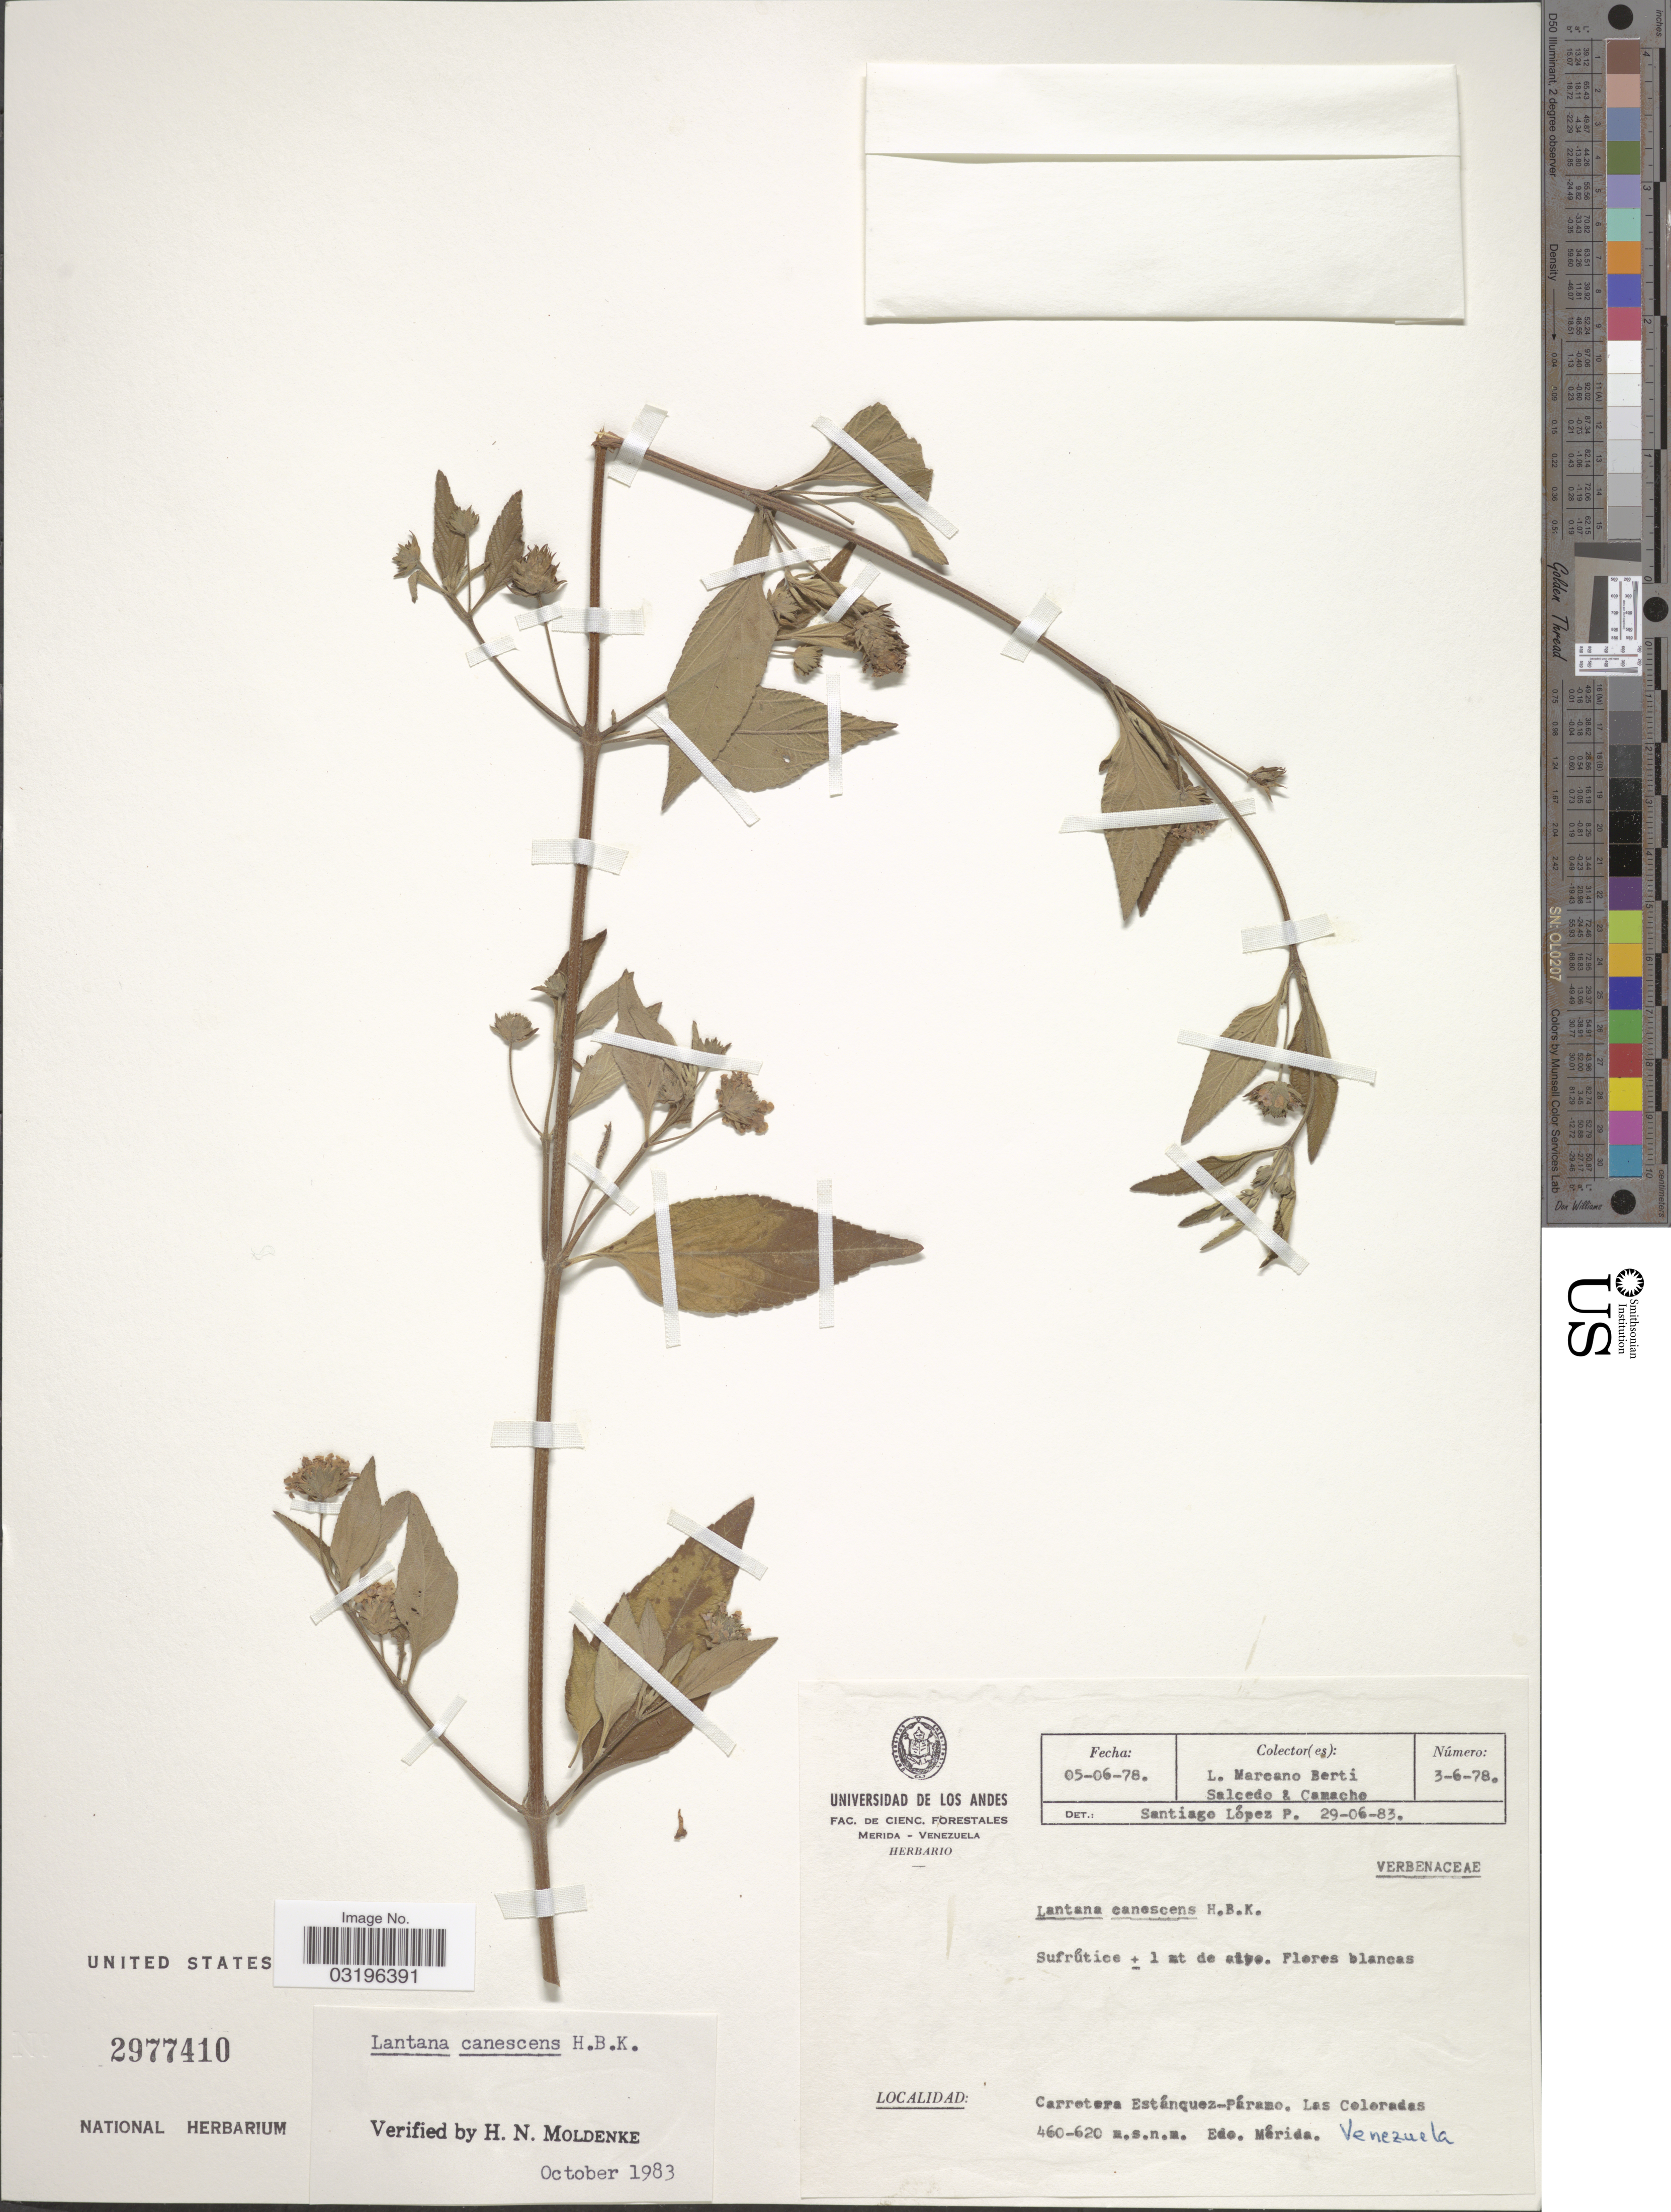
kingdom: Plantae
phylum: Tracheophyta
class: Magnoliopsida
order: Lamiales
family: Verbenaceae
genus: Lantana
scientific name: Lantana canescens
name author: Kunth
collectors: L. Marcano-Berti, Salcedo & Camacho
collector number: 3-6-78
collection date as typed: Transcribed d/m/y: 5/6/78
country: Venezuela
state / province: Mérida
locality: Carretera Estánquez-Páramo. Las Coloradas.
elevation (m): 460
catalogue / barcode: US 2977410